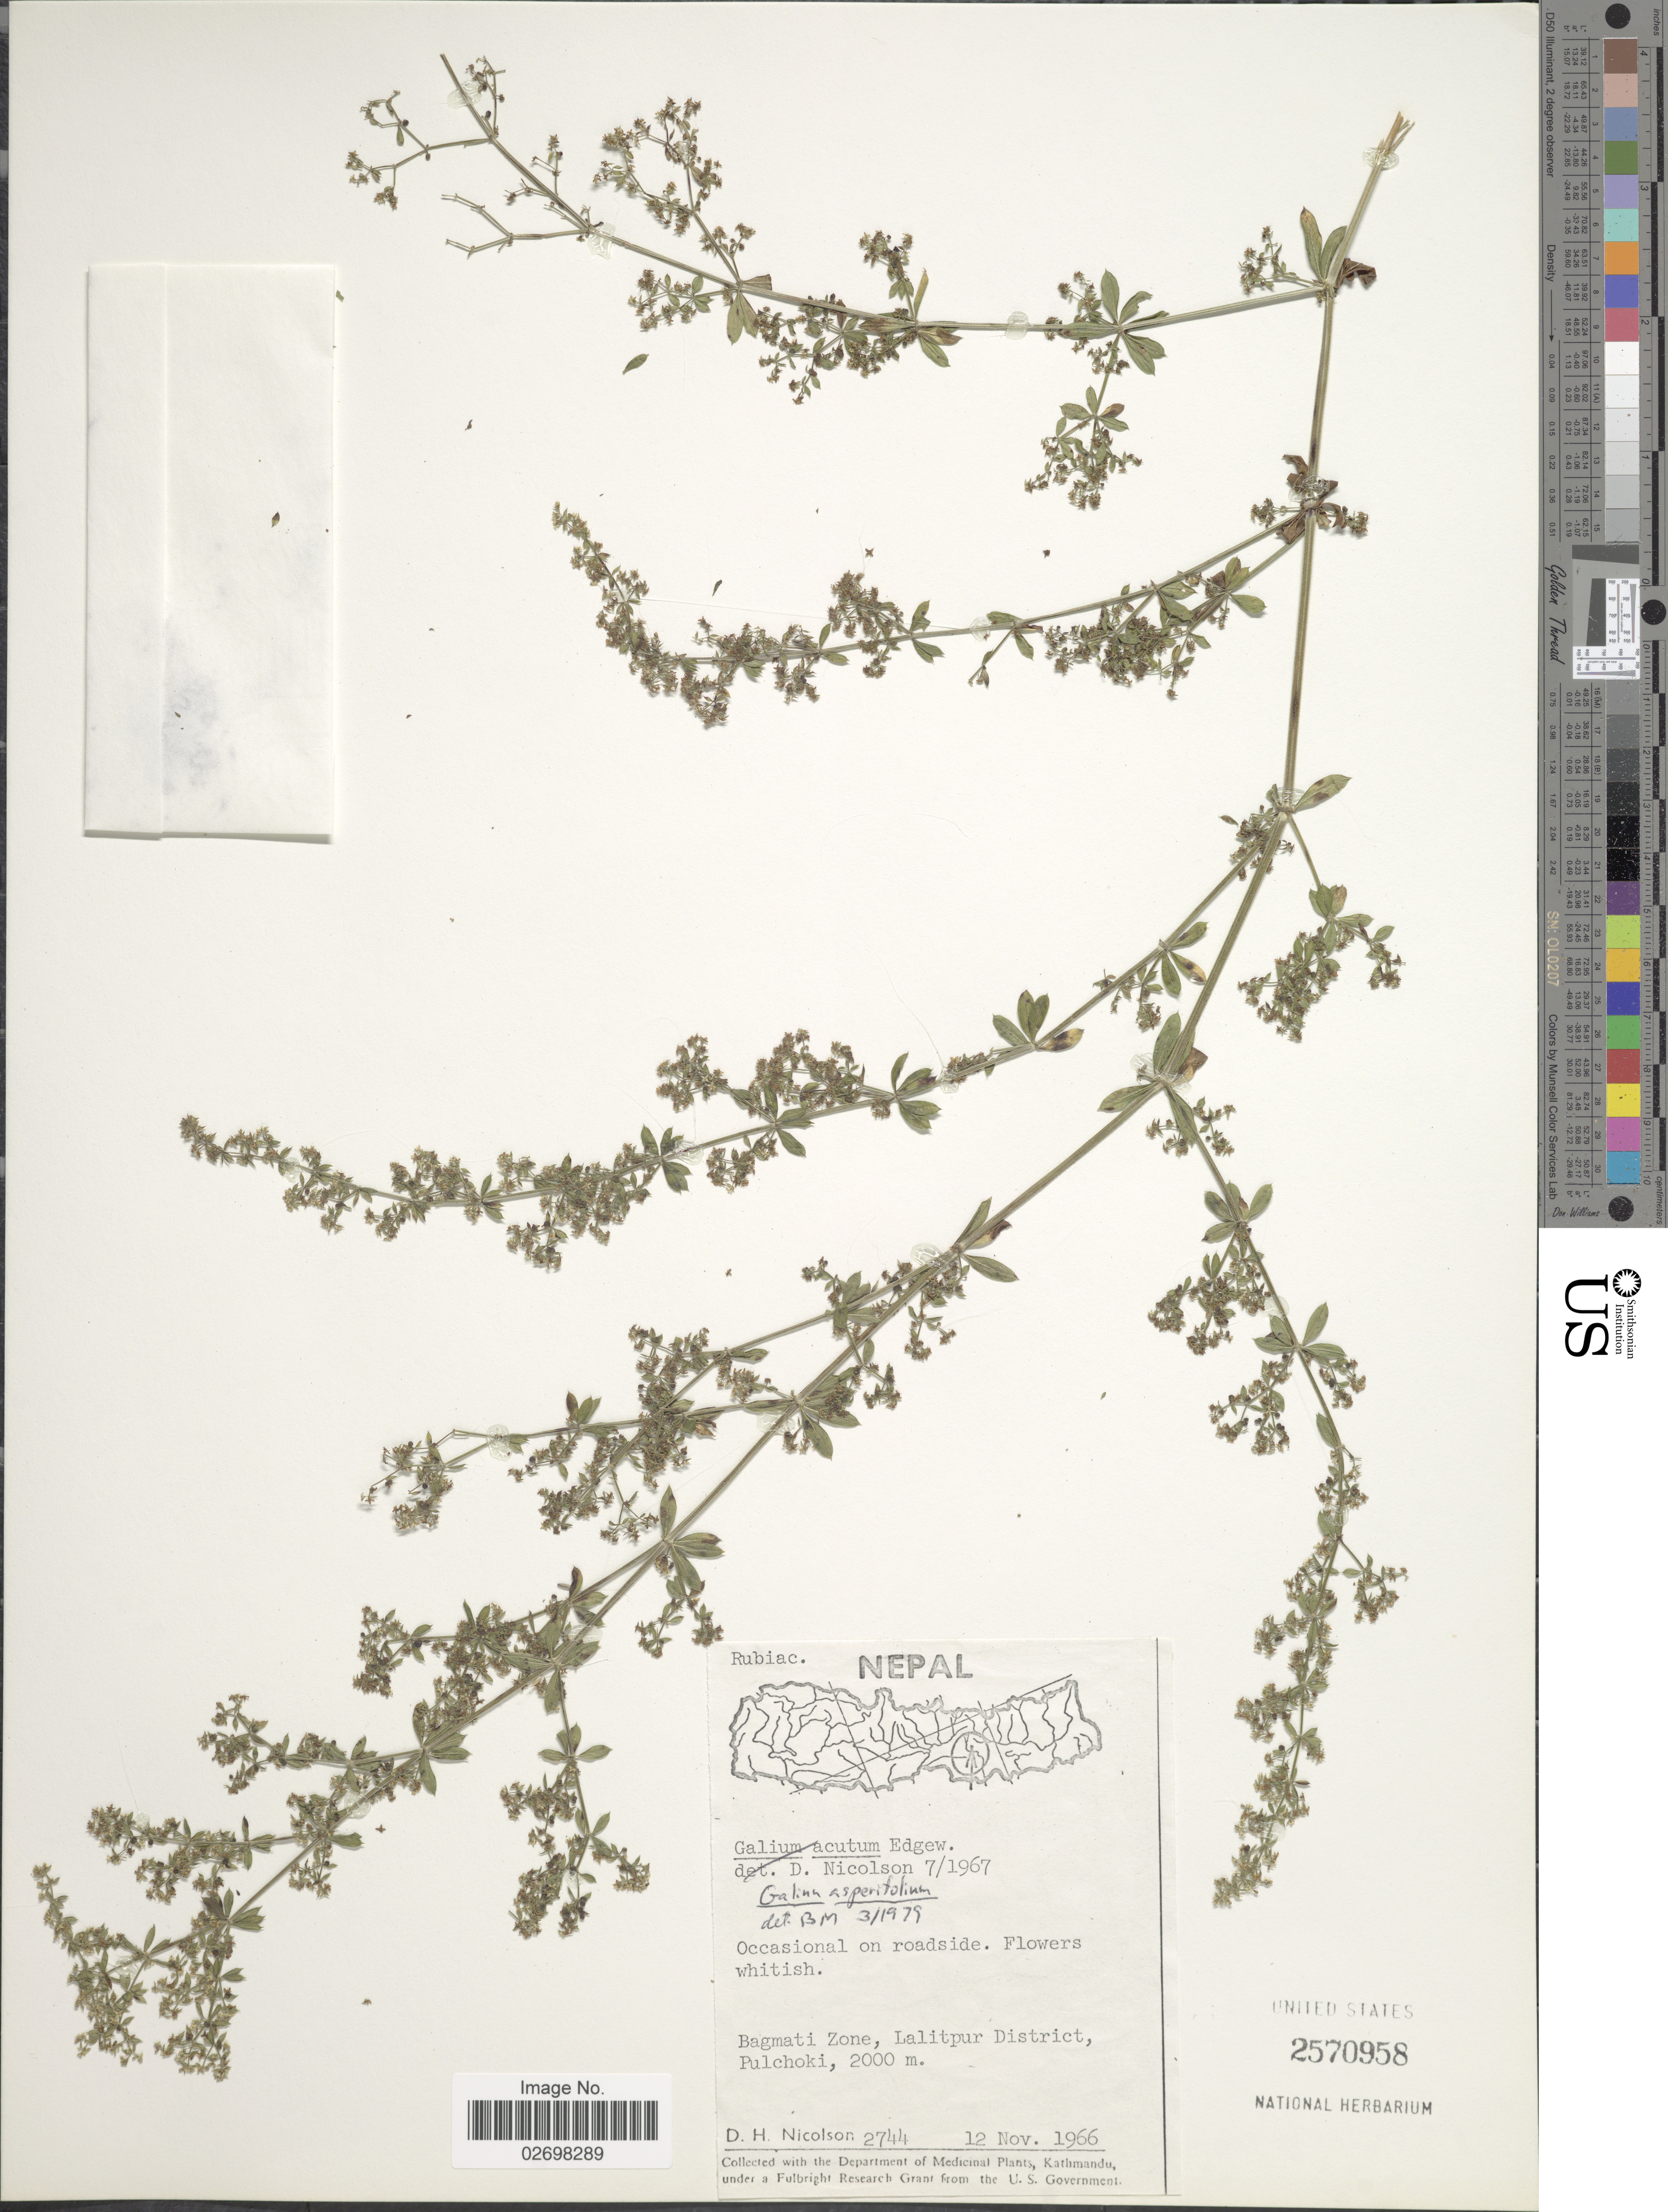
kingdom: Plantae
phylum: Tracheophyta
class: Magnoliopsida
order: Gentianales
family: Rubiaceae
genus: Galium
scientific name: Galium asperifolium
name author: Wall.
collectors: D. H. Nicolson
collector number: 2744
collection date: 1966-11-12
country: Nepal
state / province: Bagmati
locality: Occasional on roadside. Bagmati Zone, Lalitpur District, Pulchoki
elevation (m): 2000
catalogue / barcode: US 2570958